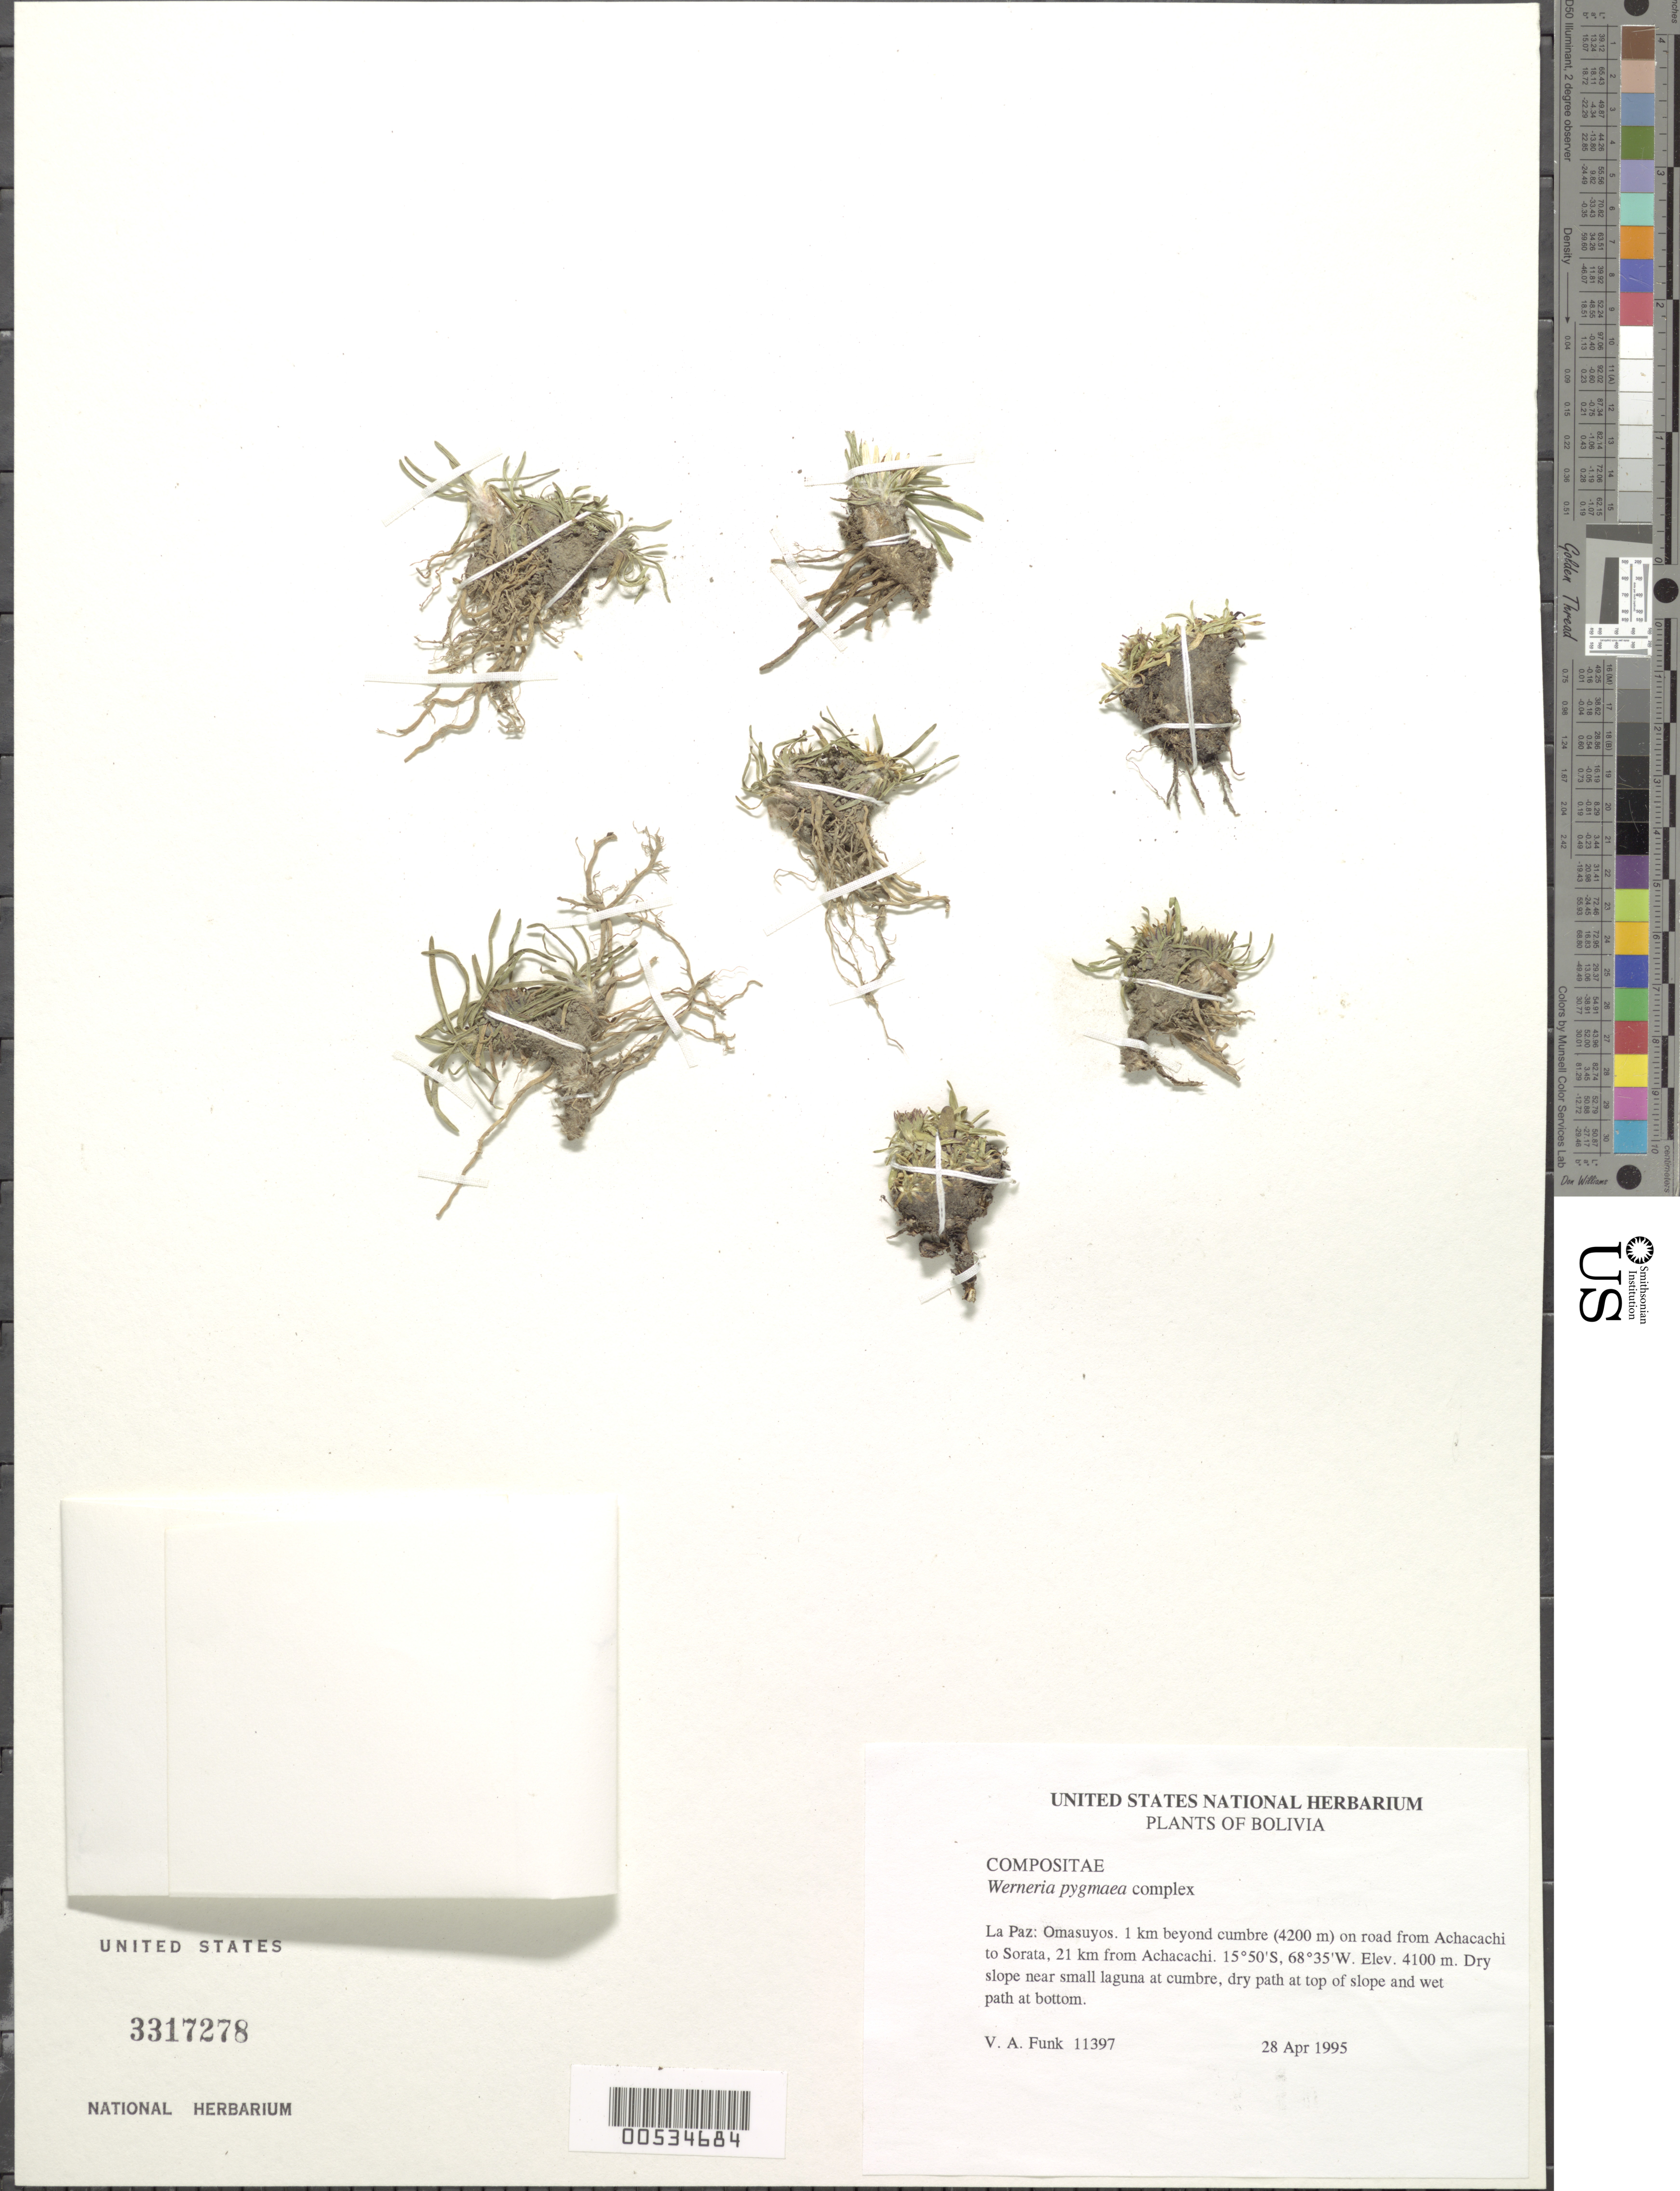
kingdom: Plantae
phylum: Tracheophyta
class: Magnoliopsida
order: Asterales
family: Asteraceae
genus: Werneria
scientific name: Werneria apiculata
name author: Sch. Bip.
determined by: Calvo, Joel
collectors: V. Funk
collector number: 11397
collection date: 1995-04-28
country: Bolivia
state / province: La Paz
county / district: Omasuyos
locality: Achacachi to Sorata, 1 km beyond cumbre (4200 m), 21 km from Achacachi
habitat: Dry slope near small laguna at cumbre; dry path at top of slope and wet path at bottom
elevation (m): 4100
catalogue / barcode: US 3317278